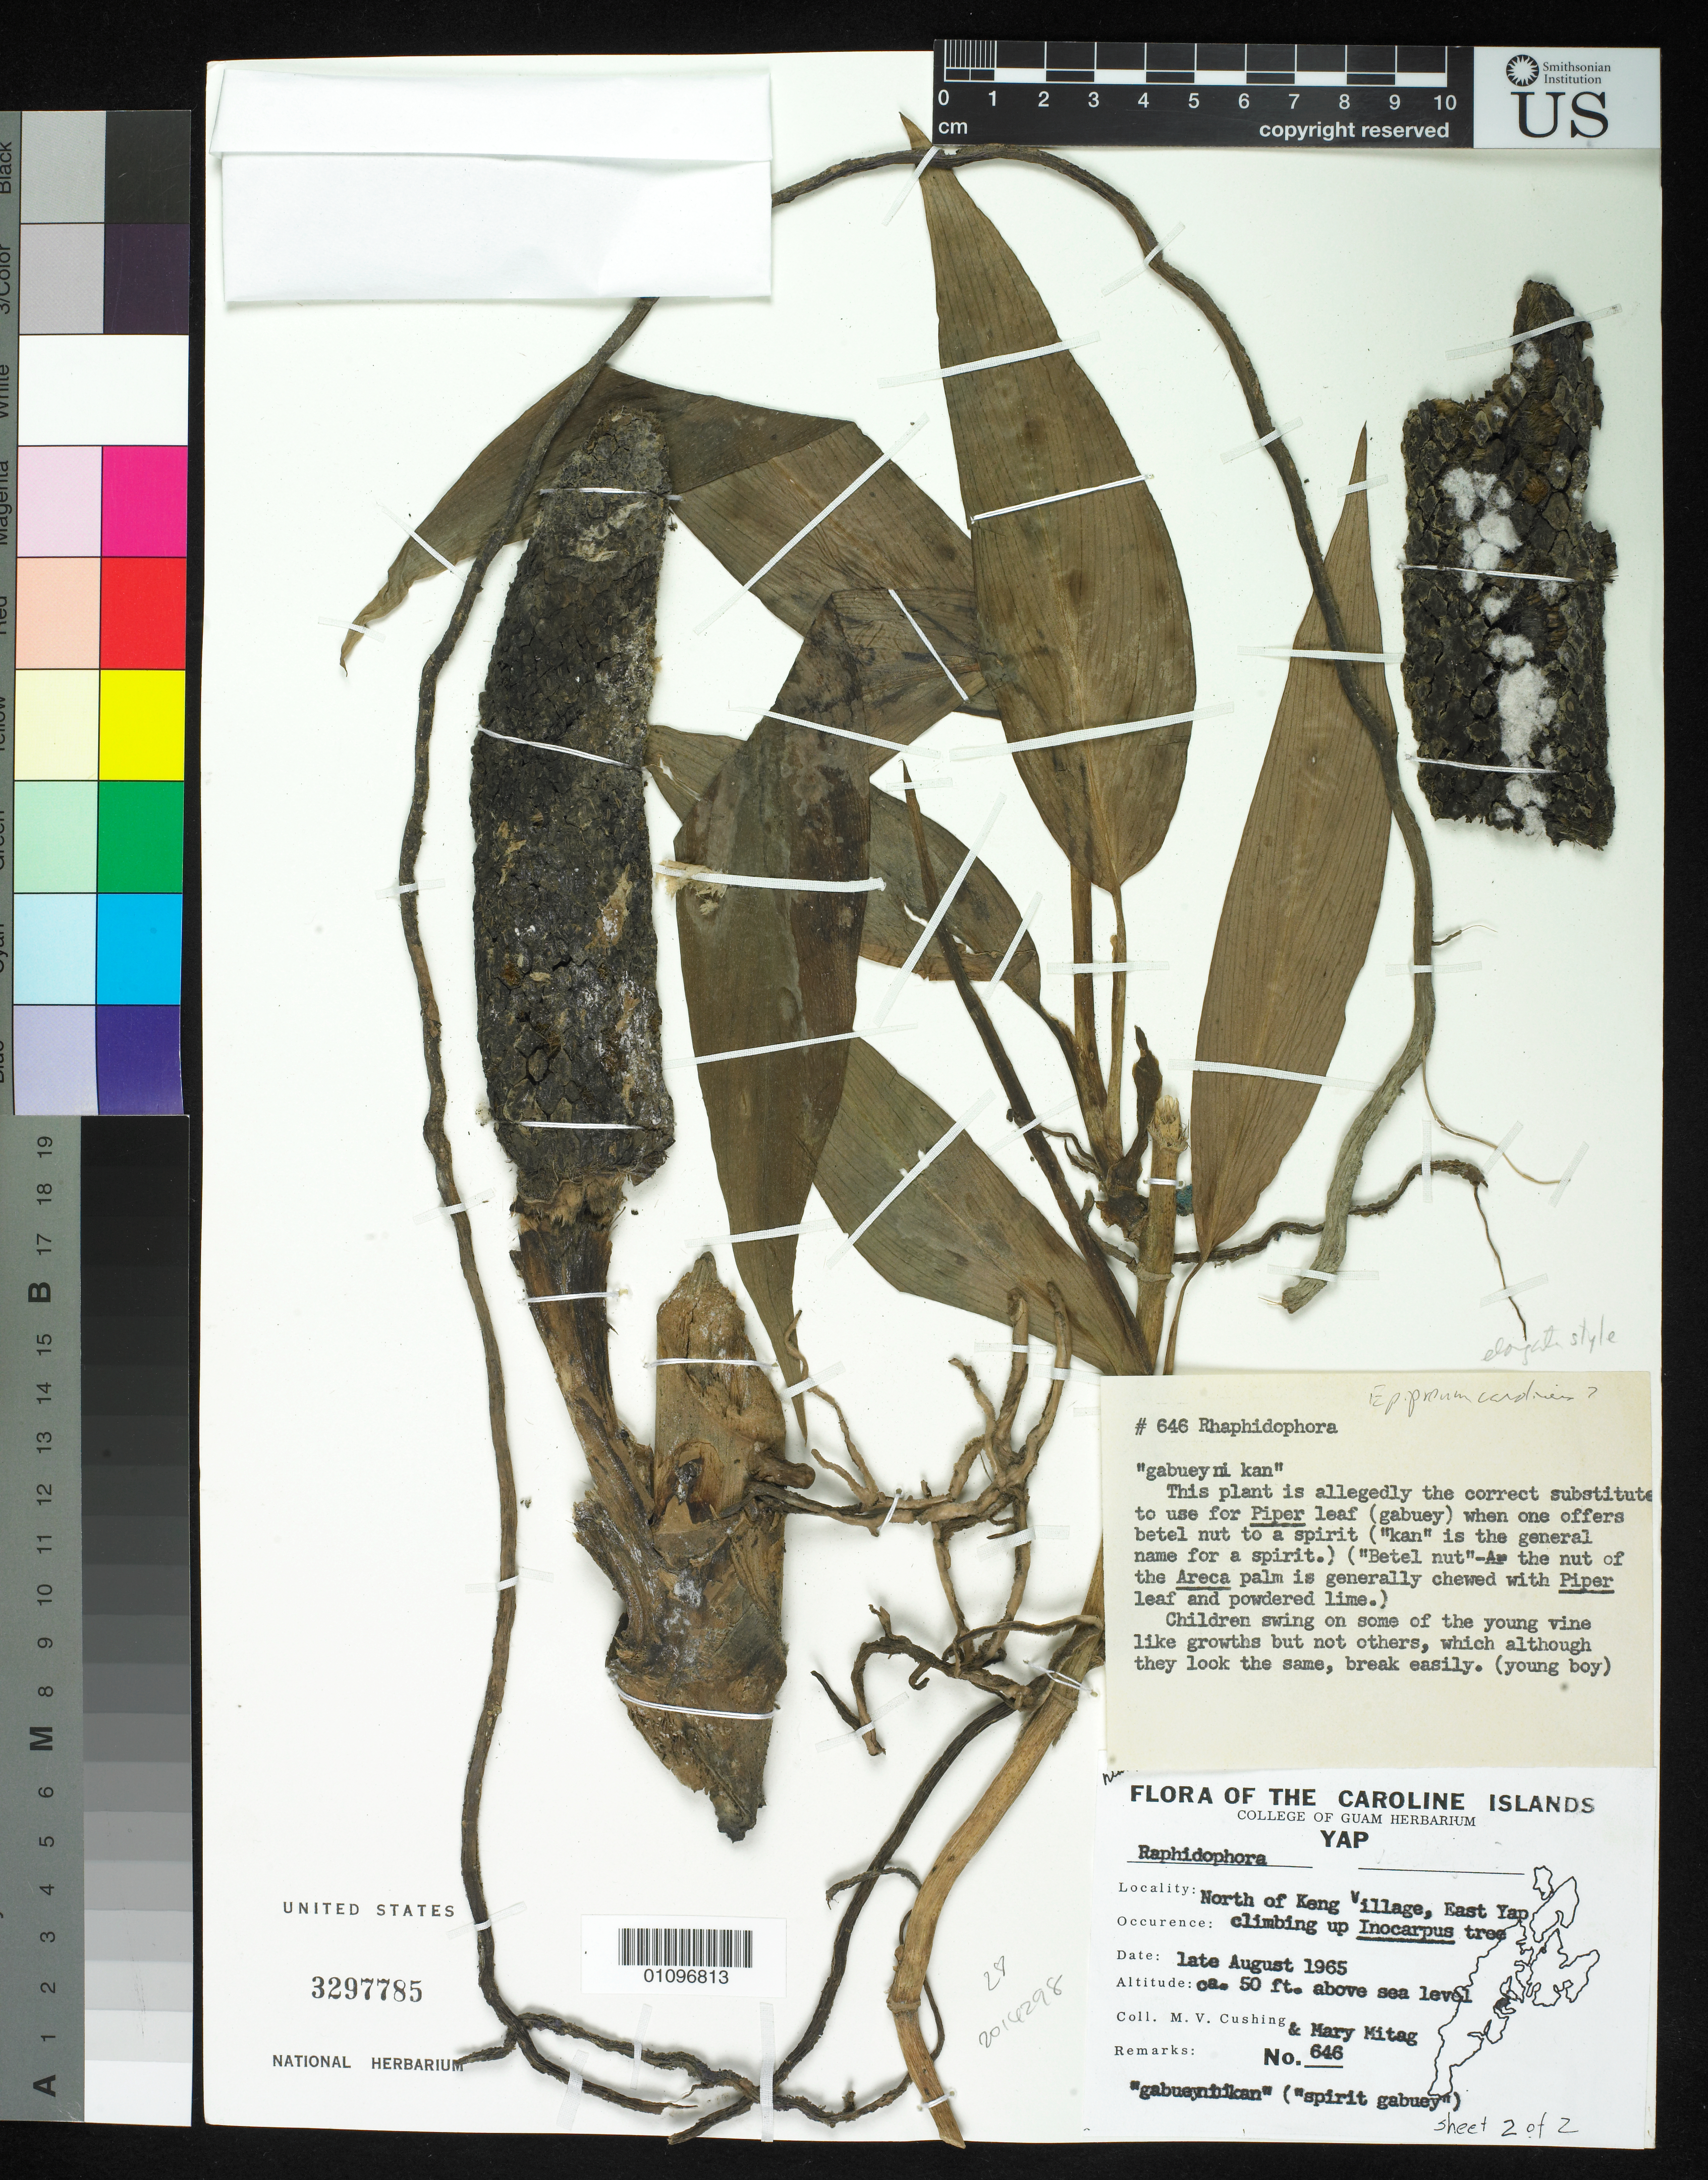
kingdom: Plantae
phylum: Tracheophyta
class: Liliopsida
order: Alismatales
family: Araceae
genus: Epipremnum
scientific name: Epipremnum carolinense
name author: Volk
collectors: M. V. Cushing & M. Mitag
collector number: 646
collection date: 1965-08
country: Micronesia, Federated States of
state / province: Yap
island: Yap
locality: North of Keng Village, East Yap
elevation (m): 15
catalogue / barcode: US 3297785